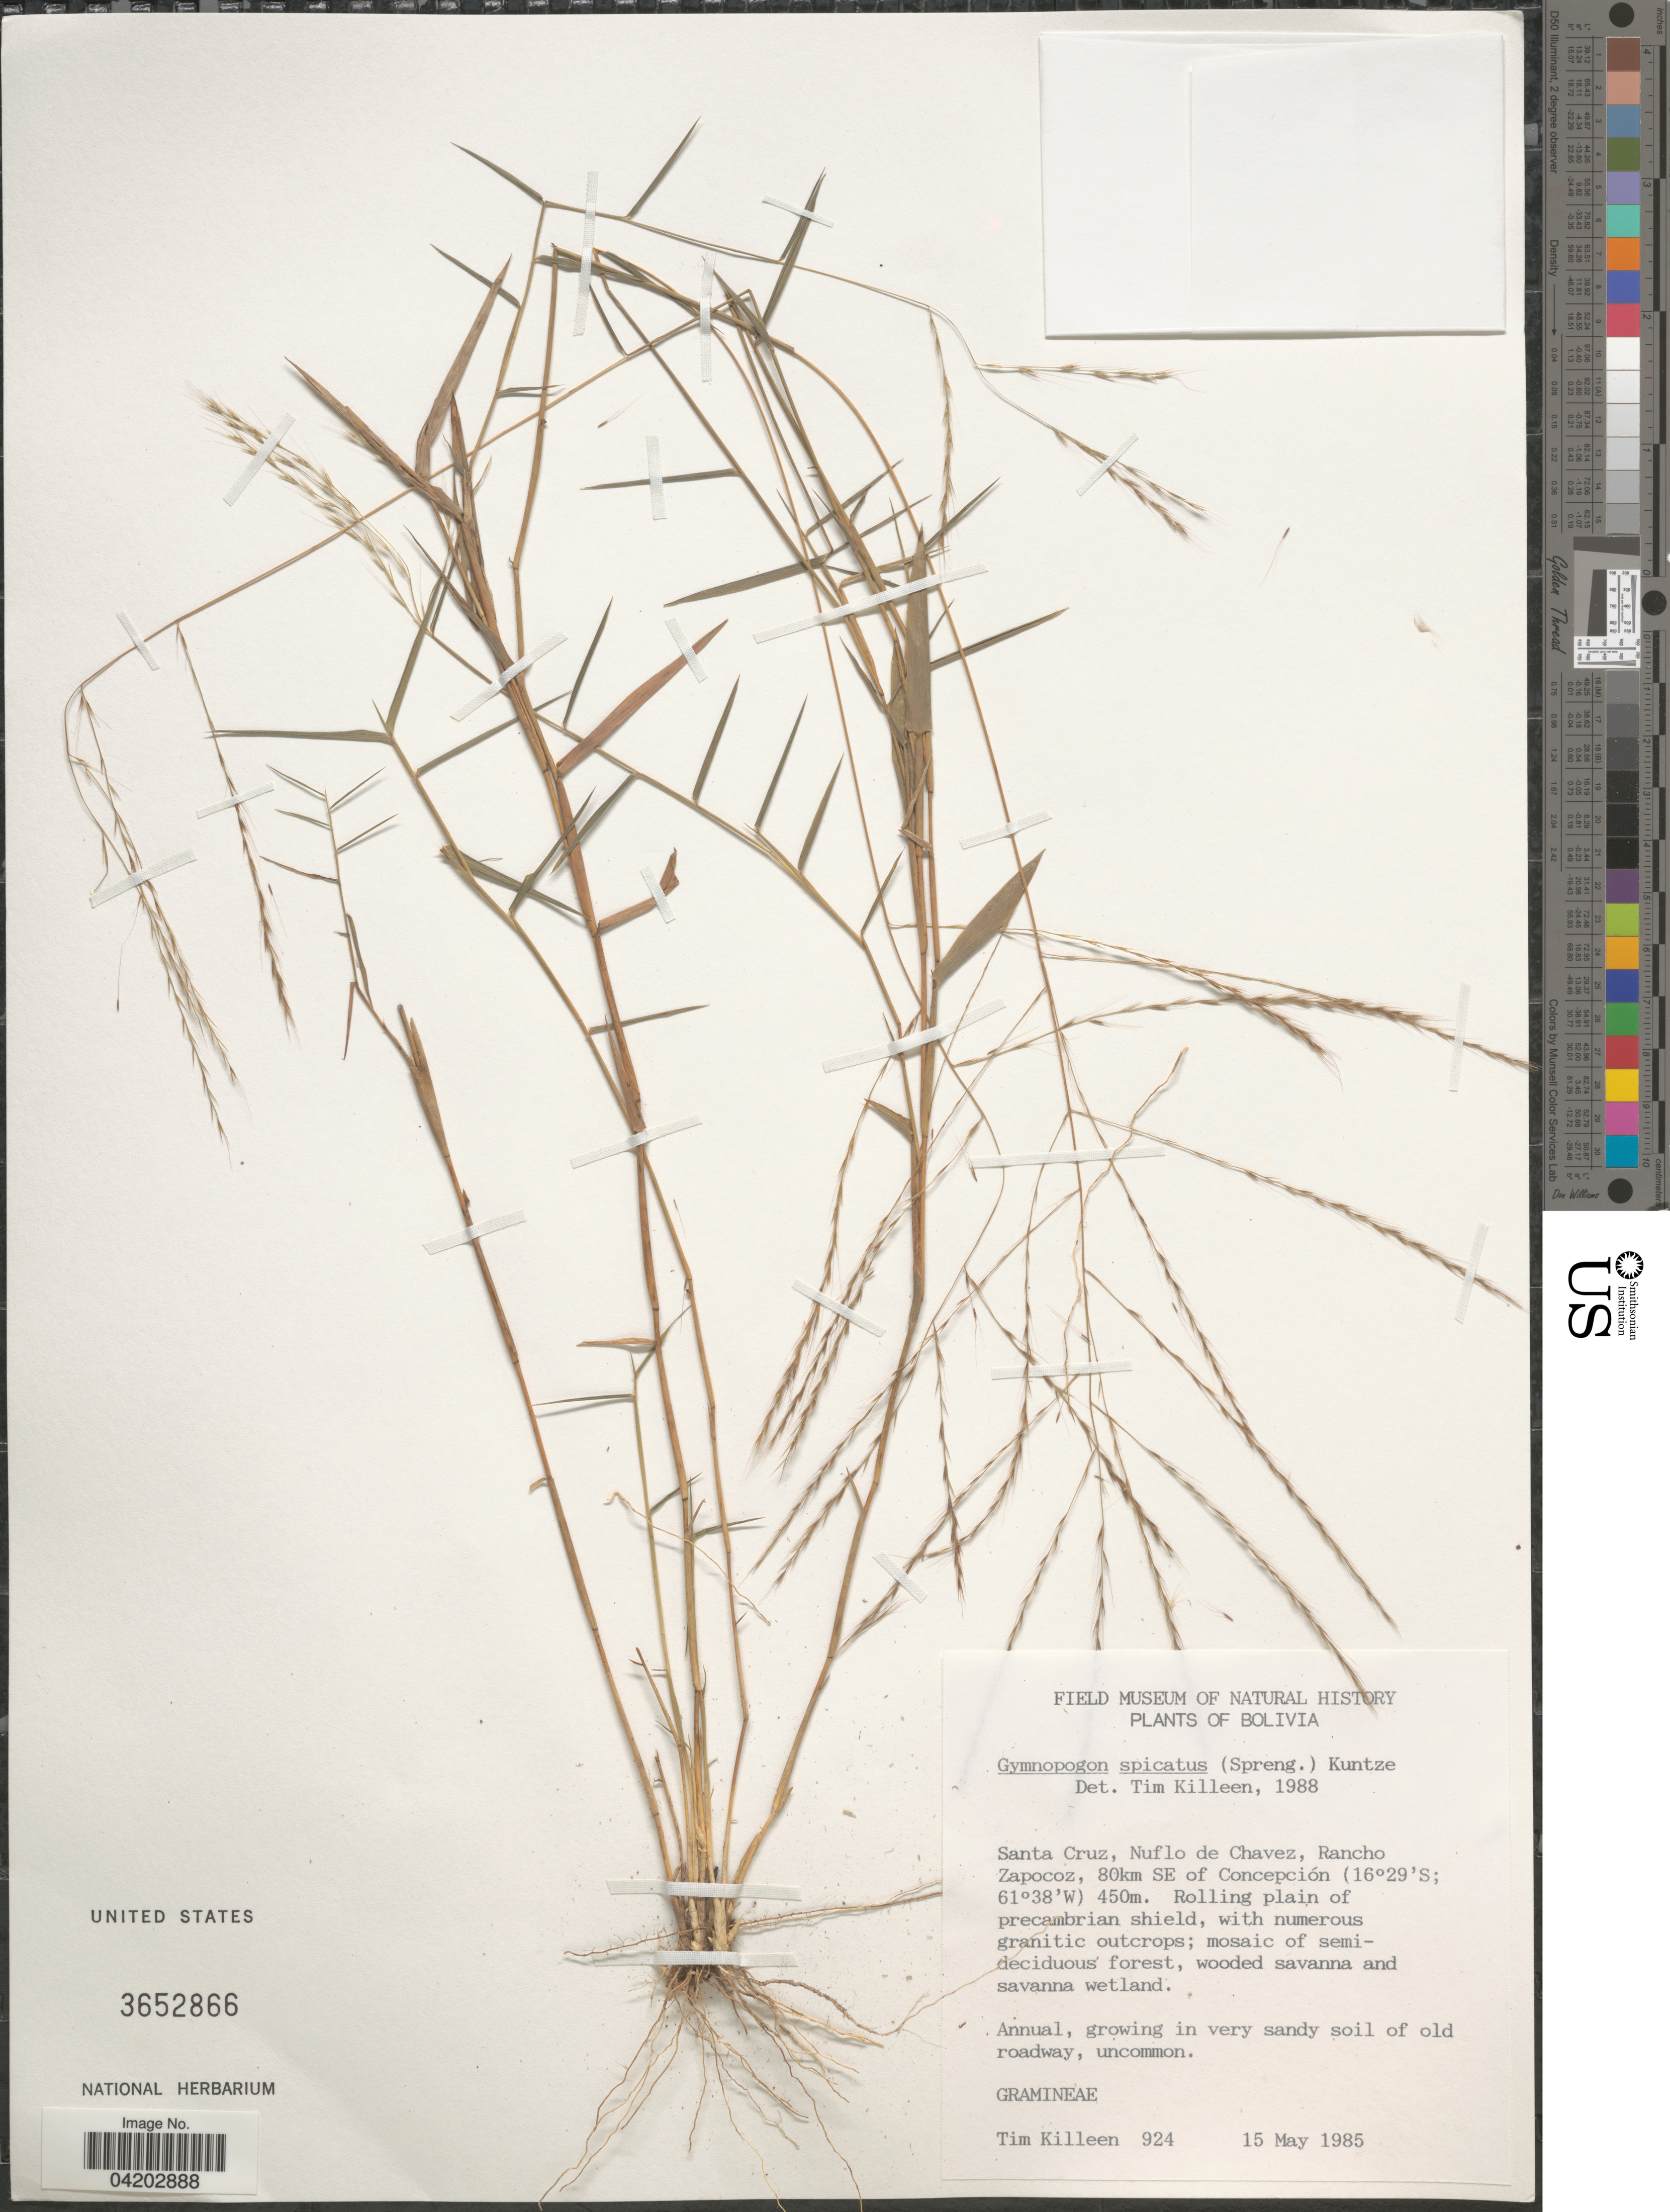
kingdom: Plantae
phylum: Tracheophyta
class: Liliopsida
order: Poales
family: Poaceae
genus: Gymnopogon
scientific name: Gymnopogon spicatus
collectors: T. J. Killeen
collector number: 924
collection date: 1985-05-15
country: Bolivia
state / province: Santa Cruz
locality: Nuflo de Chavez, Rancho Zapocoz, 80km SE of Concepción.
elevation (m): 450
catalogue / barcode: US 3652866